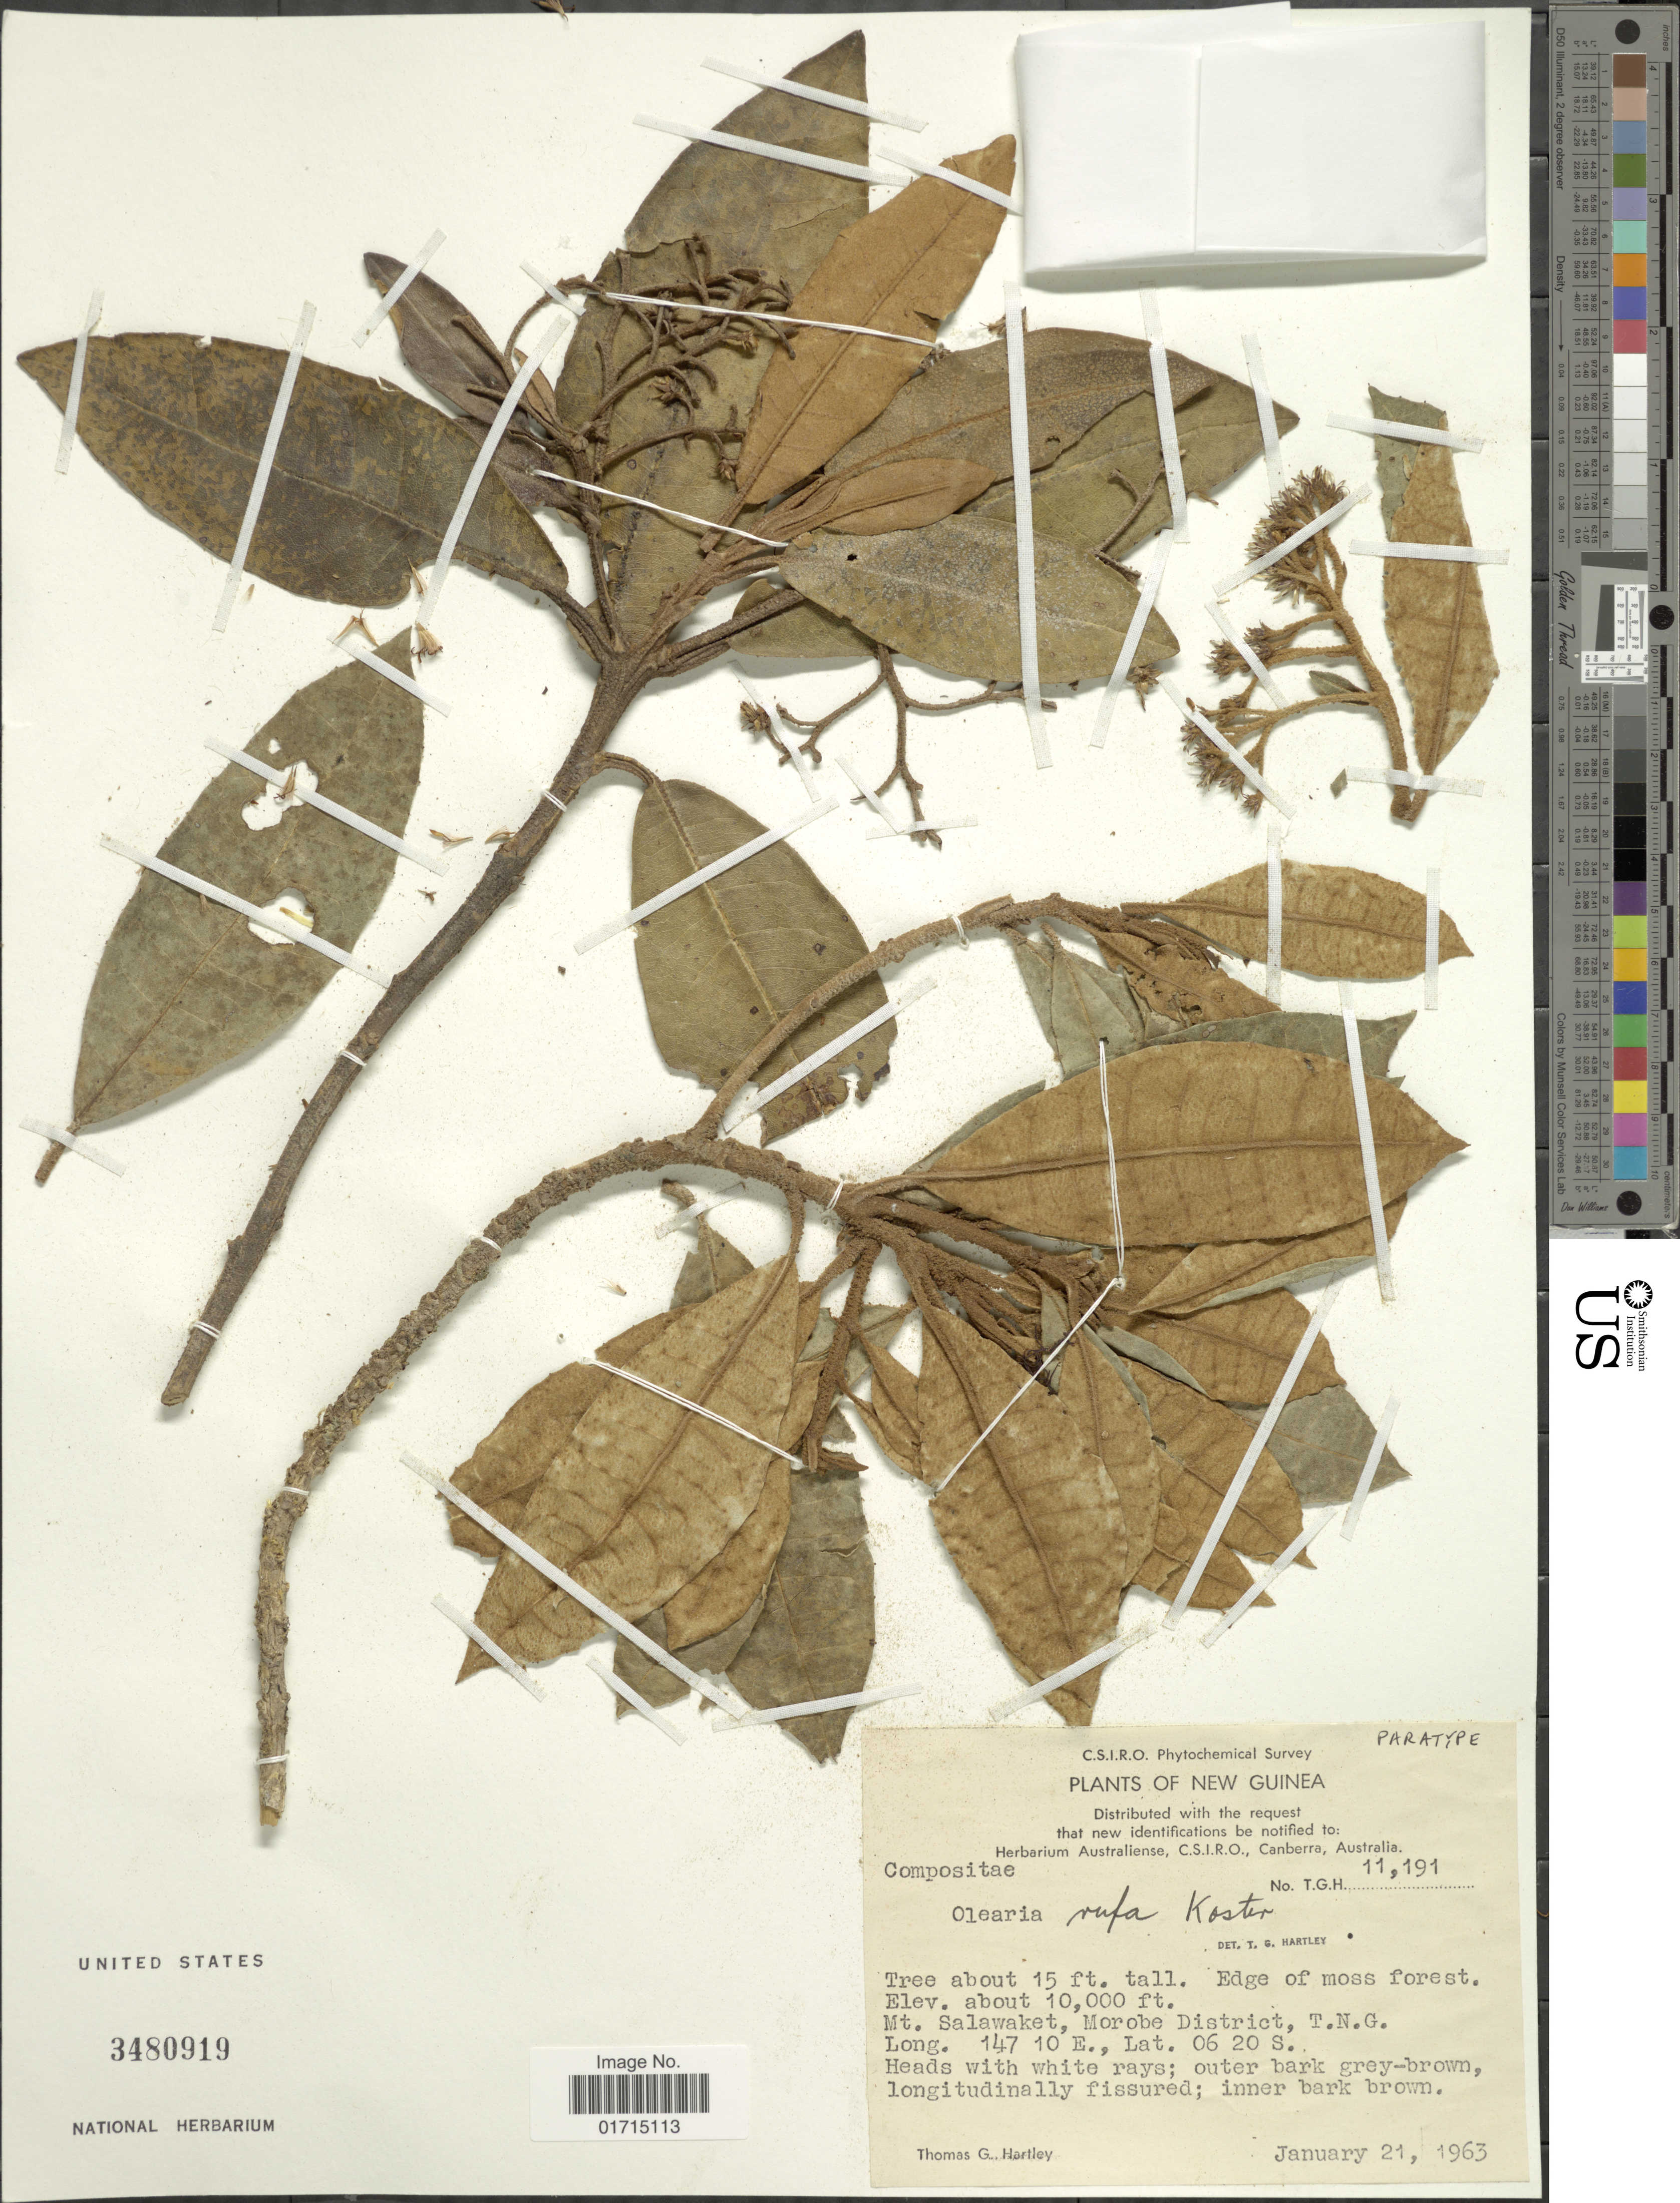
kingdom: Plantae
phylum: Tracheophyta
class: Magnoliopsida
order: Asterales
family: Asteraceae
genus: Olearia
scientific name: Olearia rufa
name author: J. Kost.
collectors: T. G. Hartley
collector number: T. G. H. 11191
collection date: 1963-01-21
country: Papua New Guinea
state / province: Morobe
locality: Mt. Salawaket, Morobe Disitrict, T. N. G.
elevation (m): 3048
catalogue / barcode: US 3480919